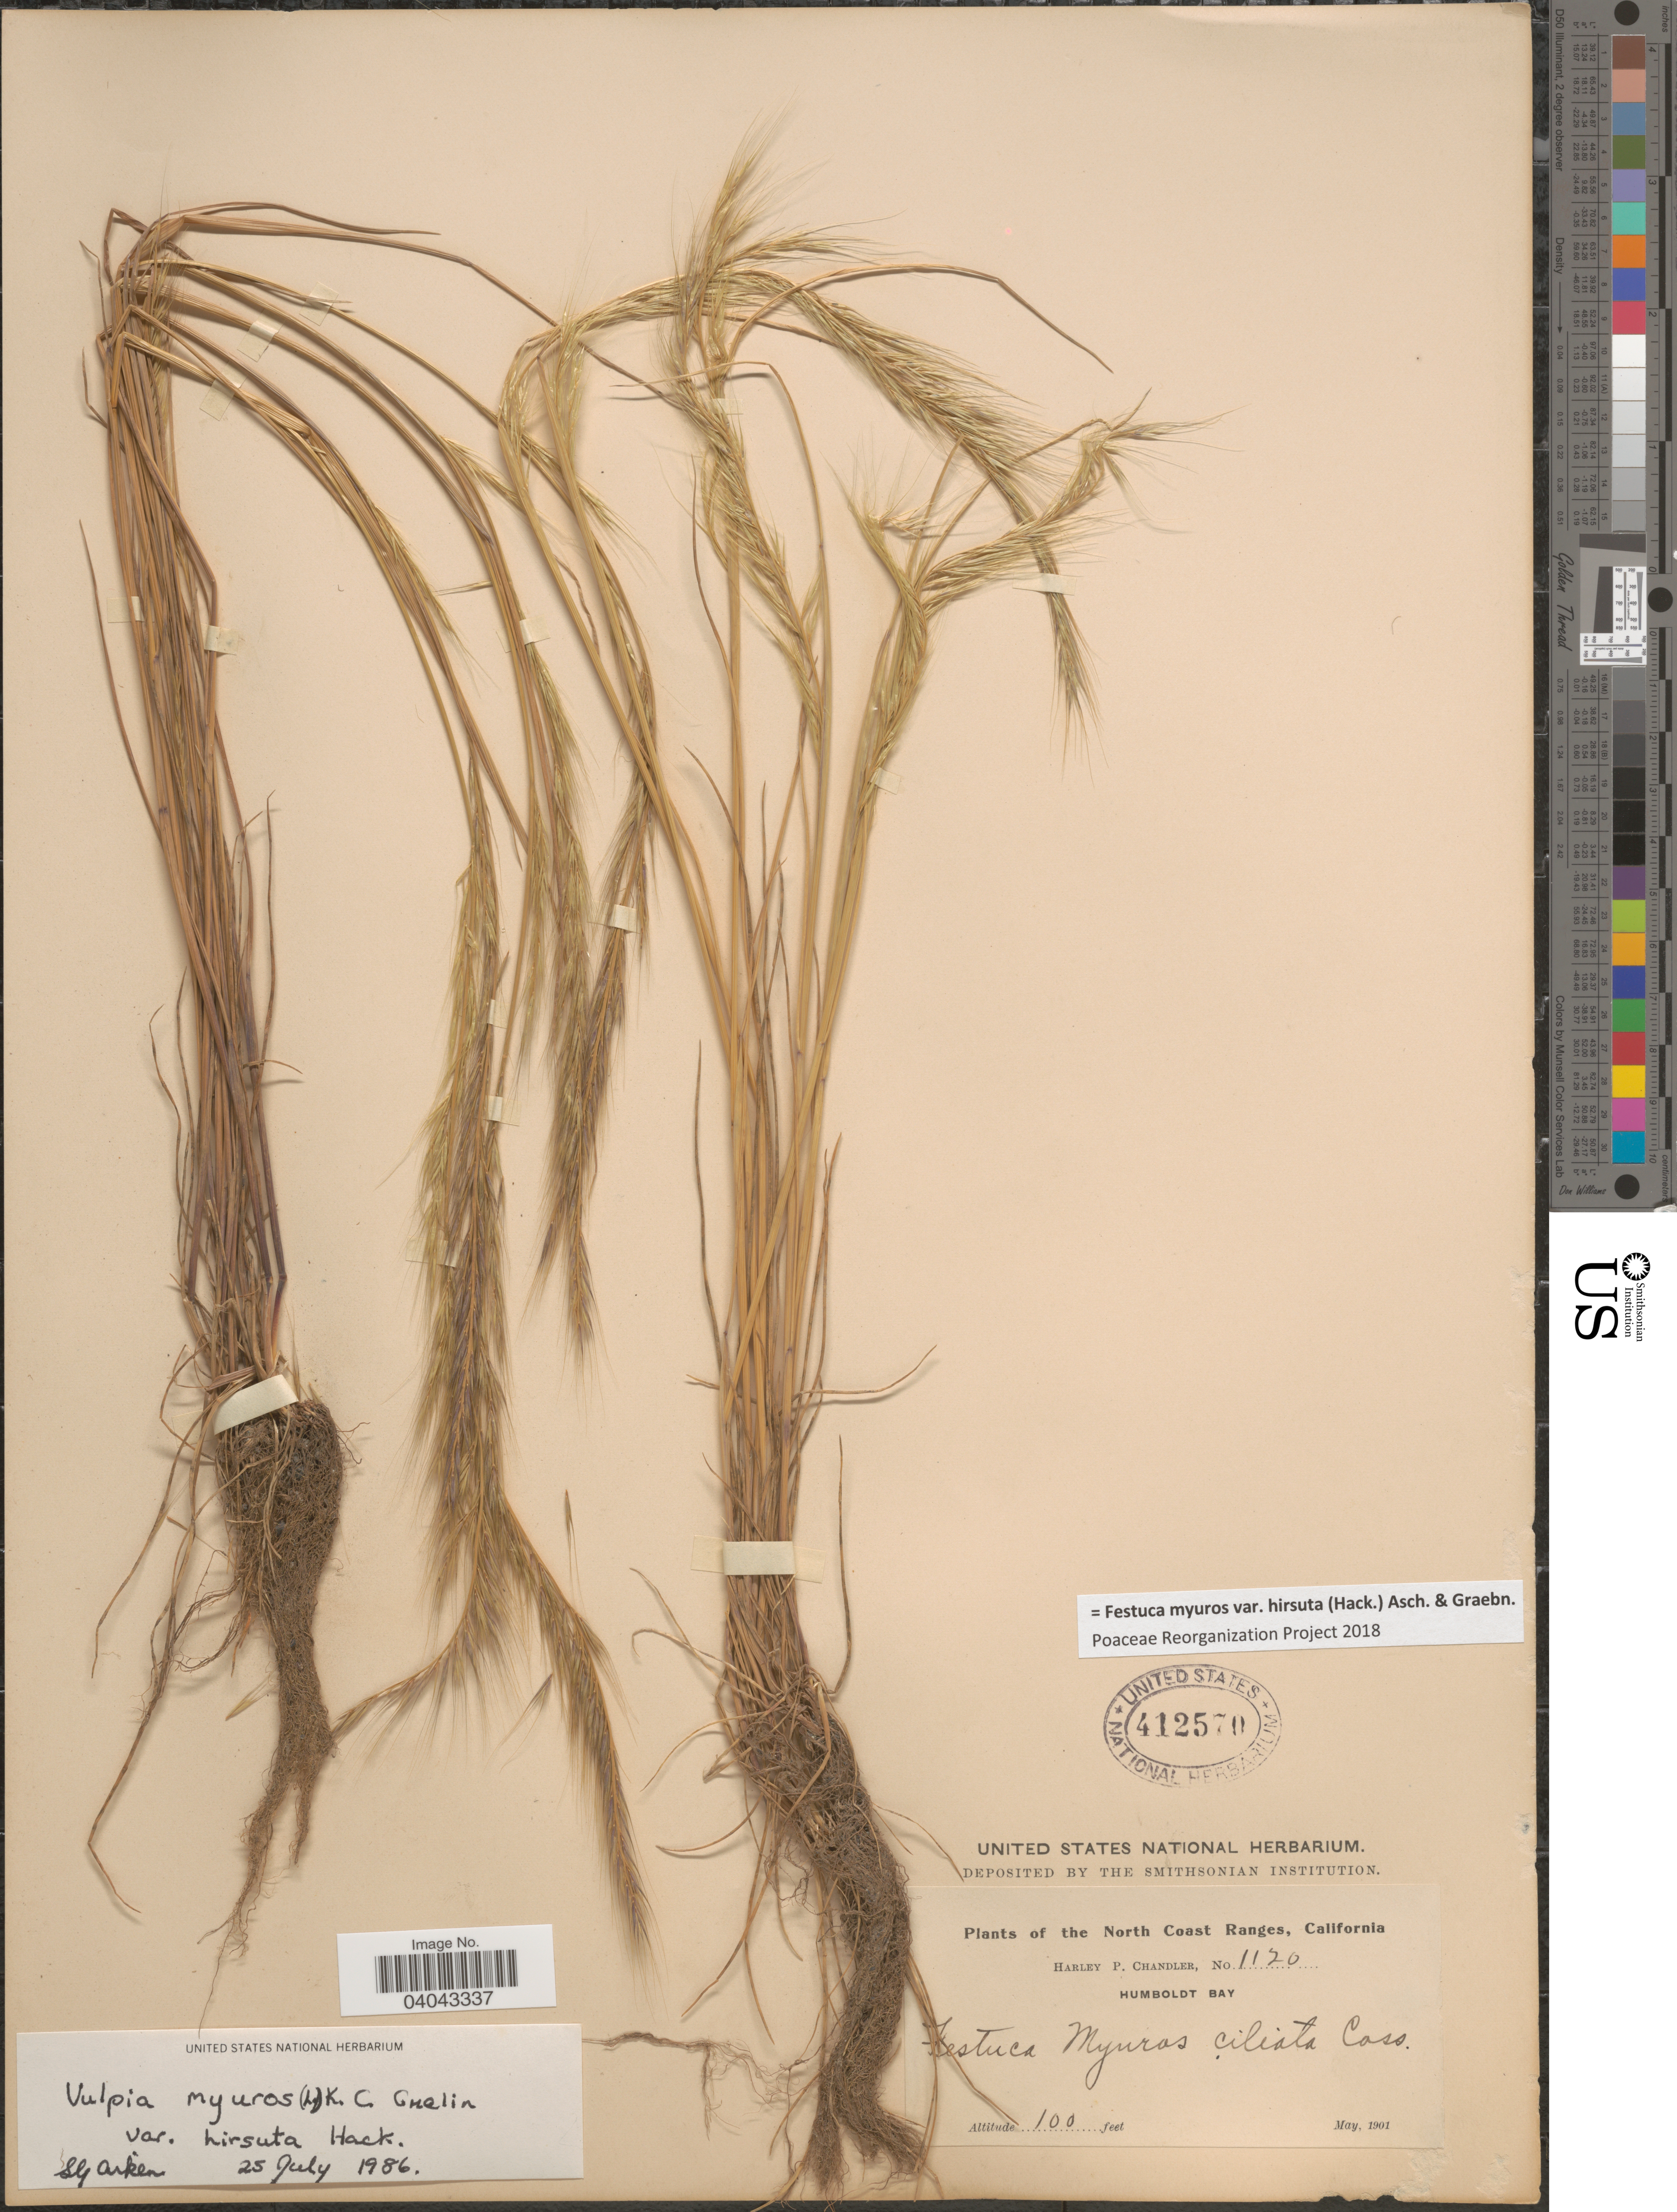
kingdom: Plantae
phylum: Tracheophyta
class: Liliopsida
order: Poales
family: Poaceae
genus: Festuca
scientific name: Festuca myuros var. hirsuta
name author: (Hack.) Asch. & Graebn.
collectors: H. Chandler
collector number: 1120*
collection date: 1901-05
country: United States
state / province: California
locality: North Coast Ranges. Humboldt Bay.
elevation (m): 30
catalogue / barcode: US 412570